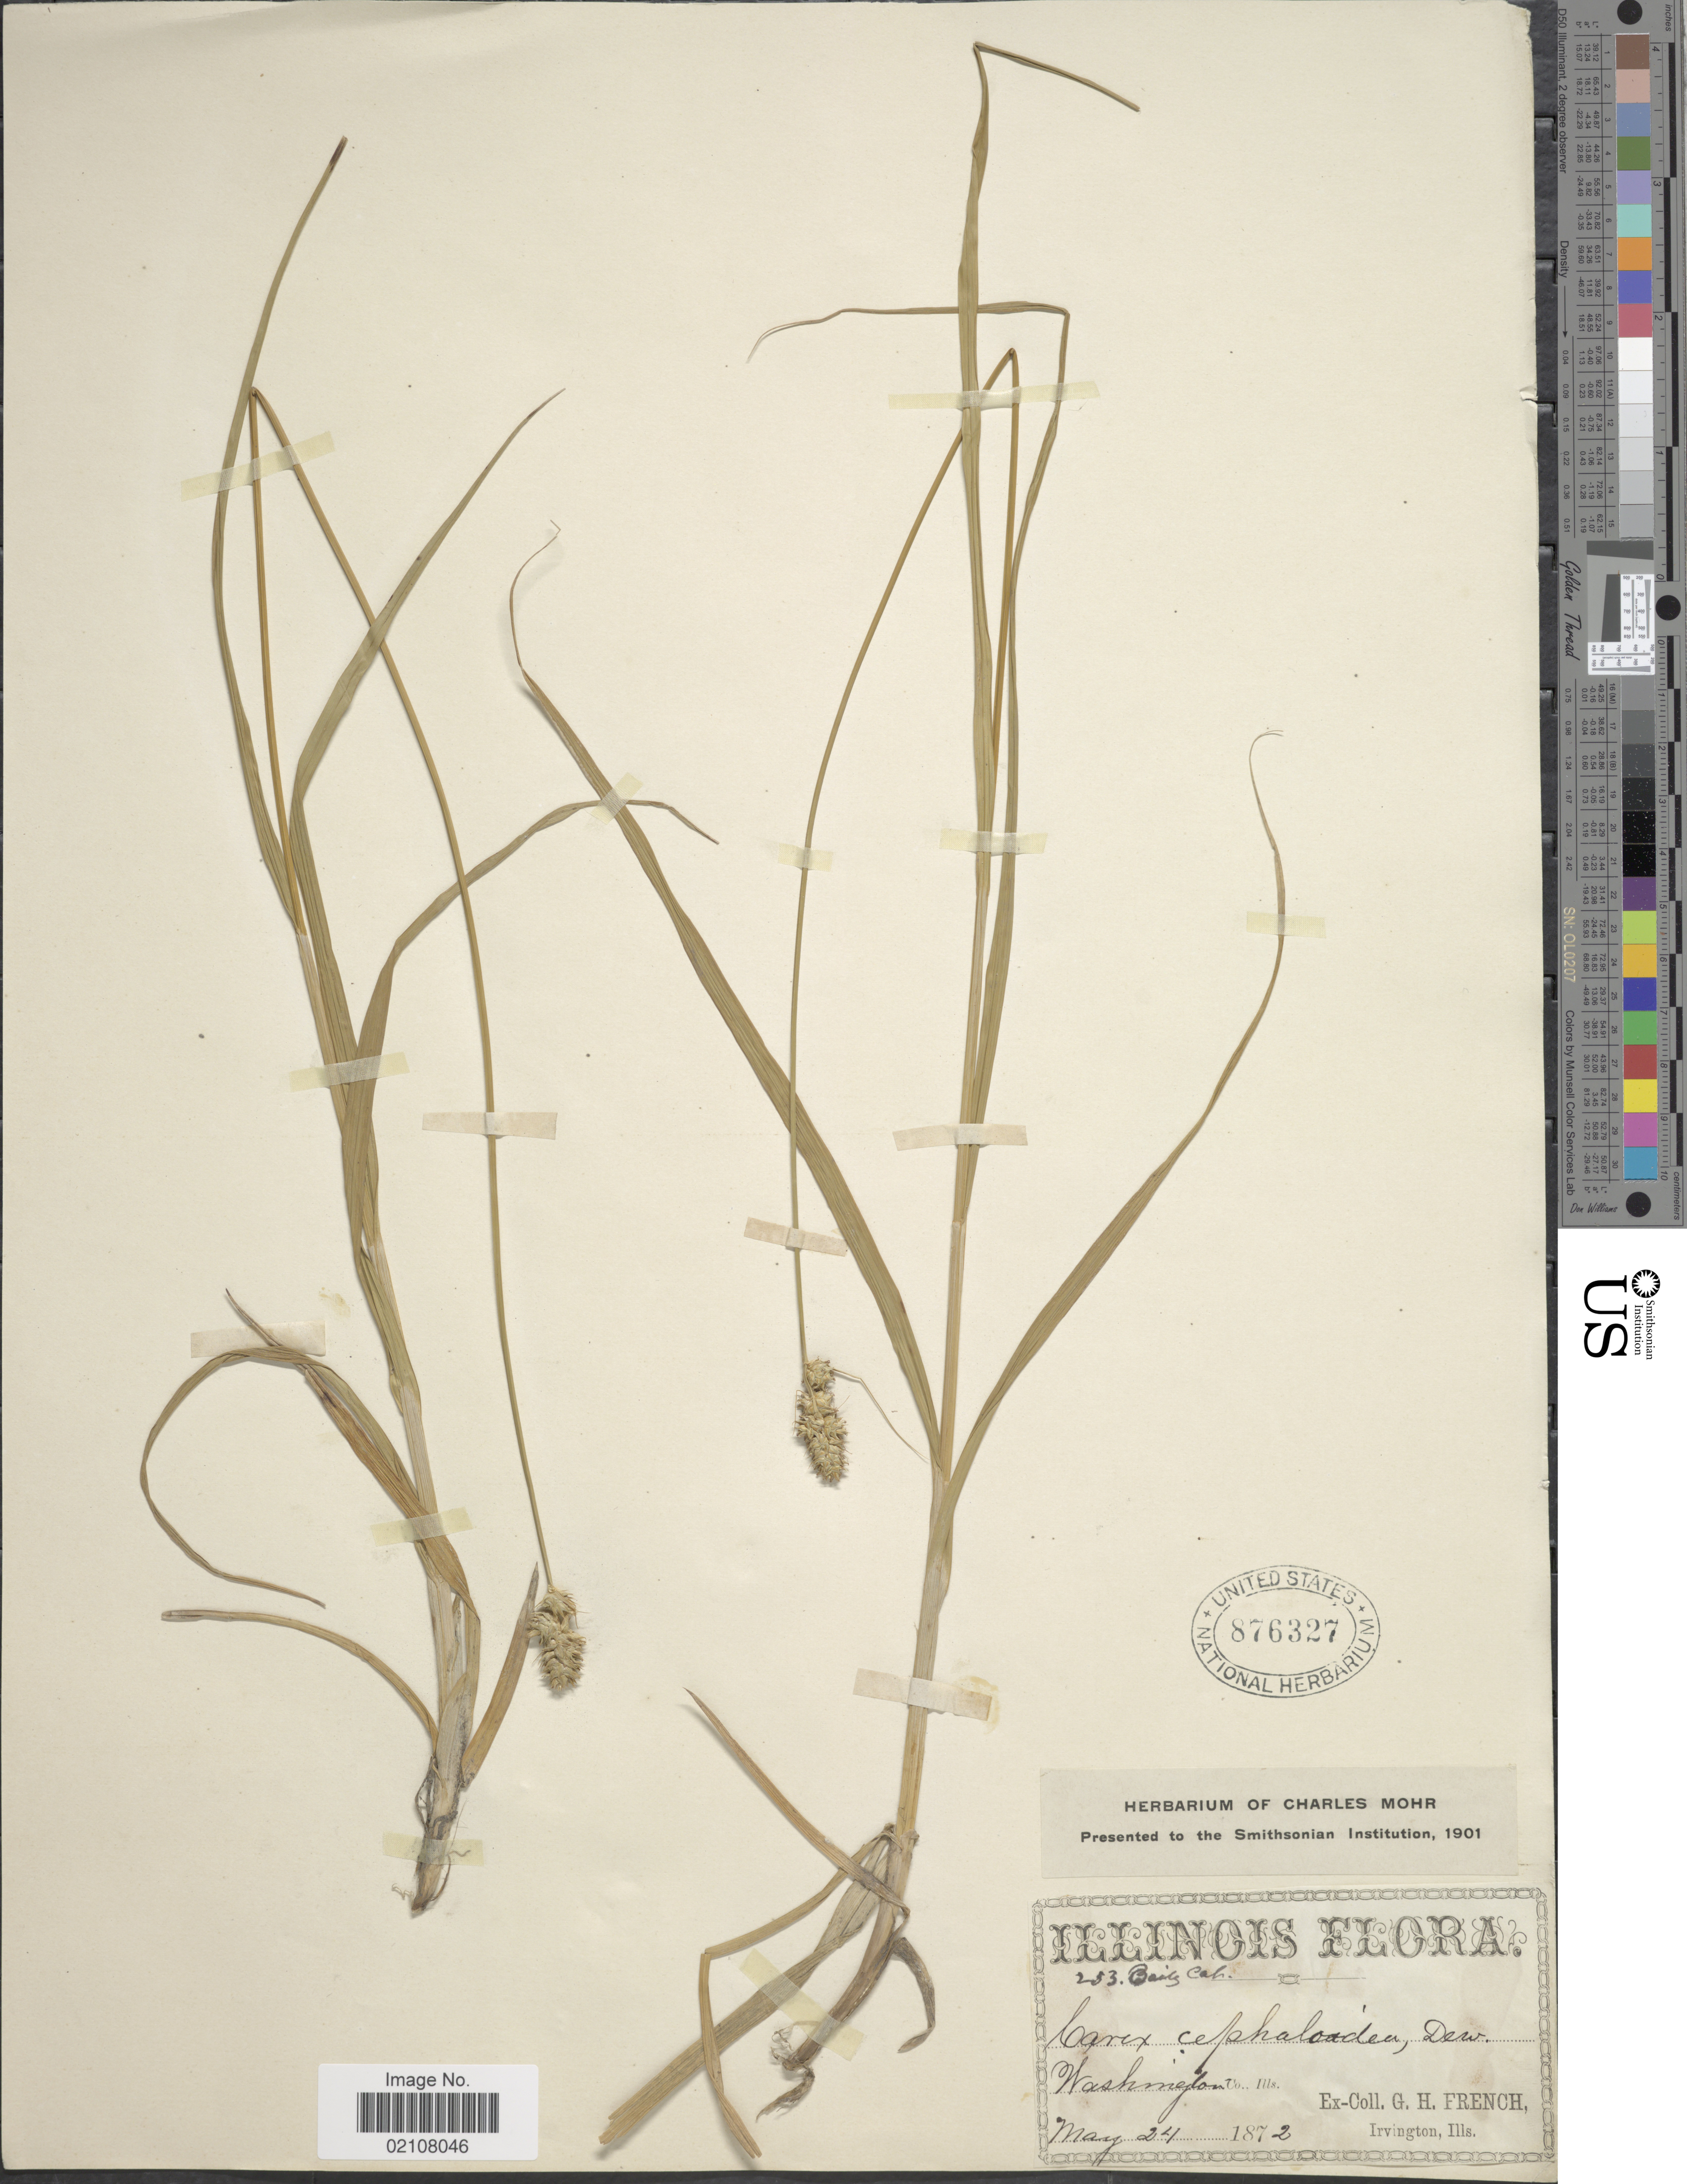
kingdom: Plantae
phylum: Tracheophyta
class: Liliopsida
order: Poales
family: Cyperaceae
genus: Carex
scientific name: Carex cephaloidea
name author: (Dewey) Dewey ex Boott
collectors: G. H. French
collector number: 253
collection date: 1872-05-24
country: United States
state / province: Illinois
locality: Washington Co.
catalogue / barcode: US 876327